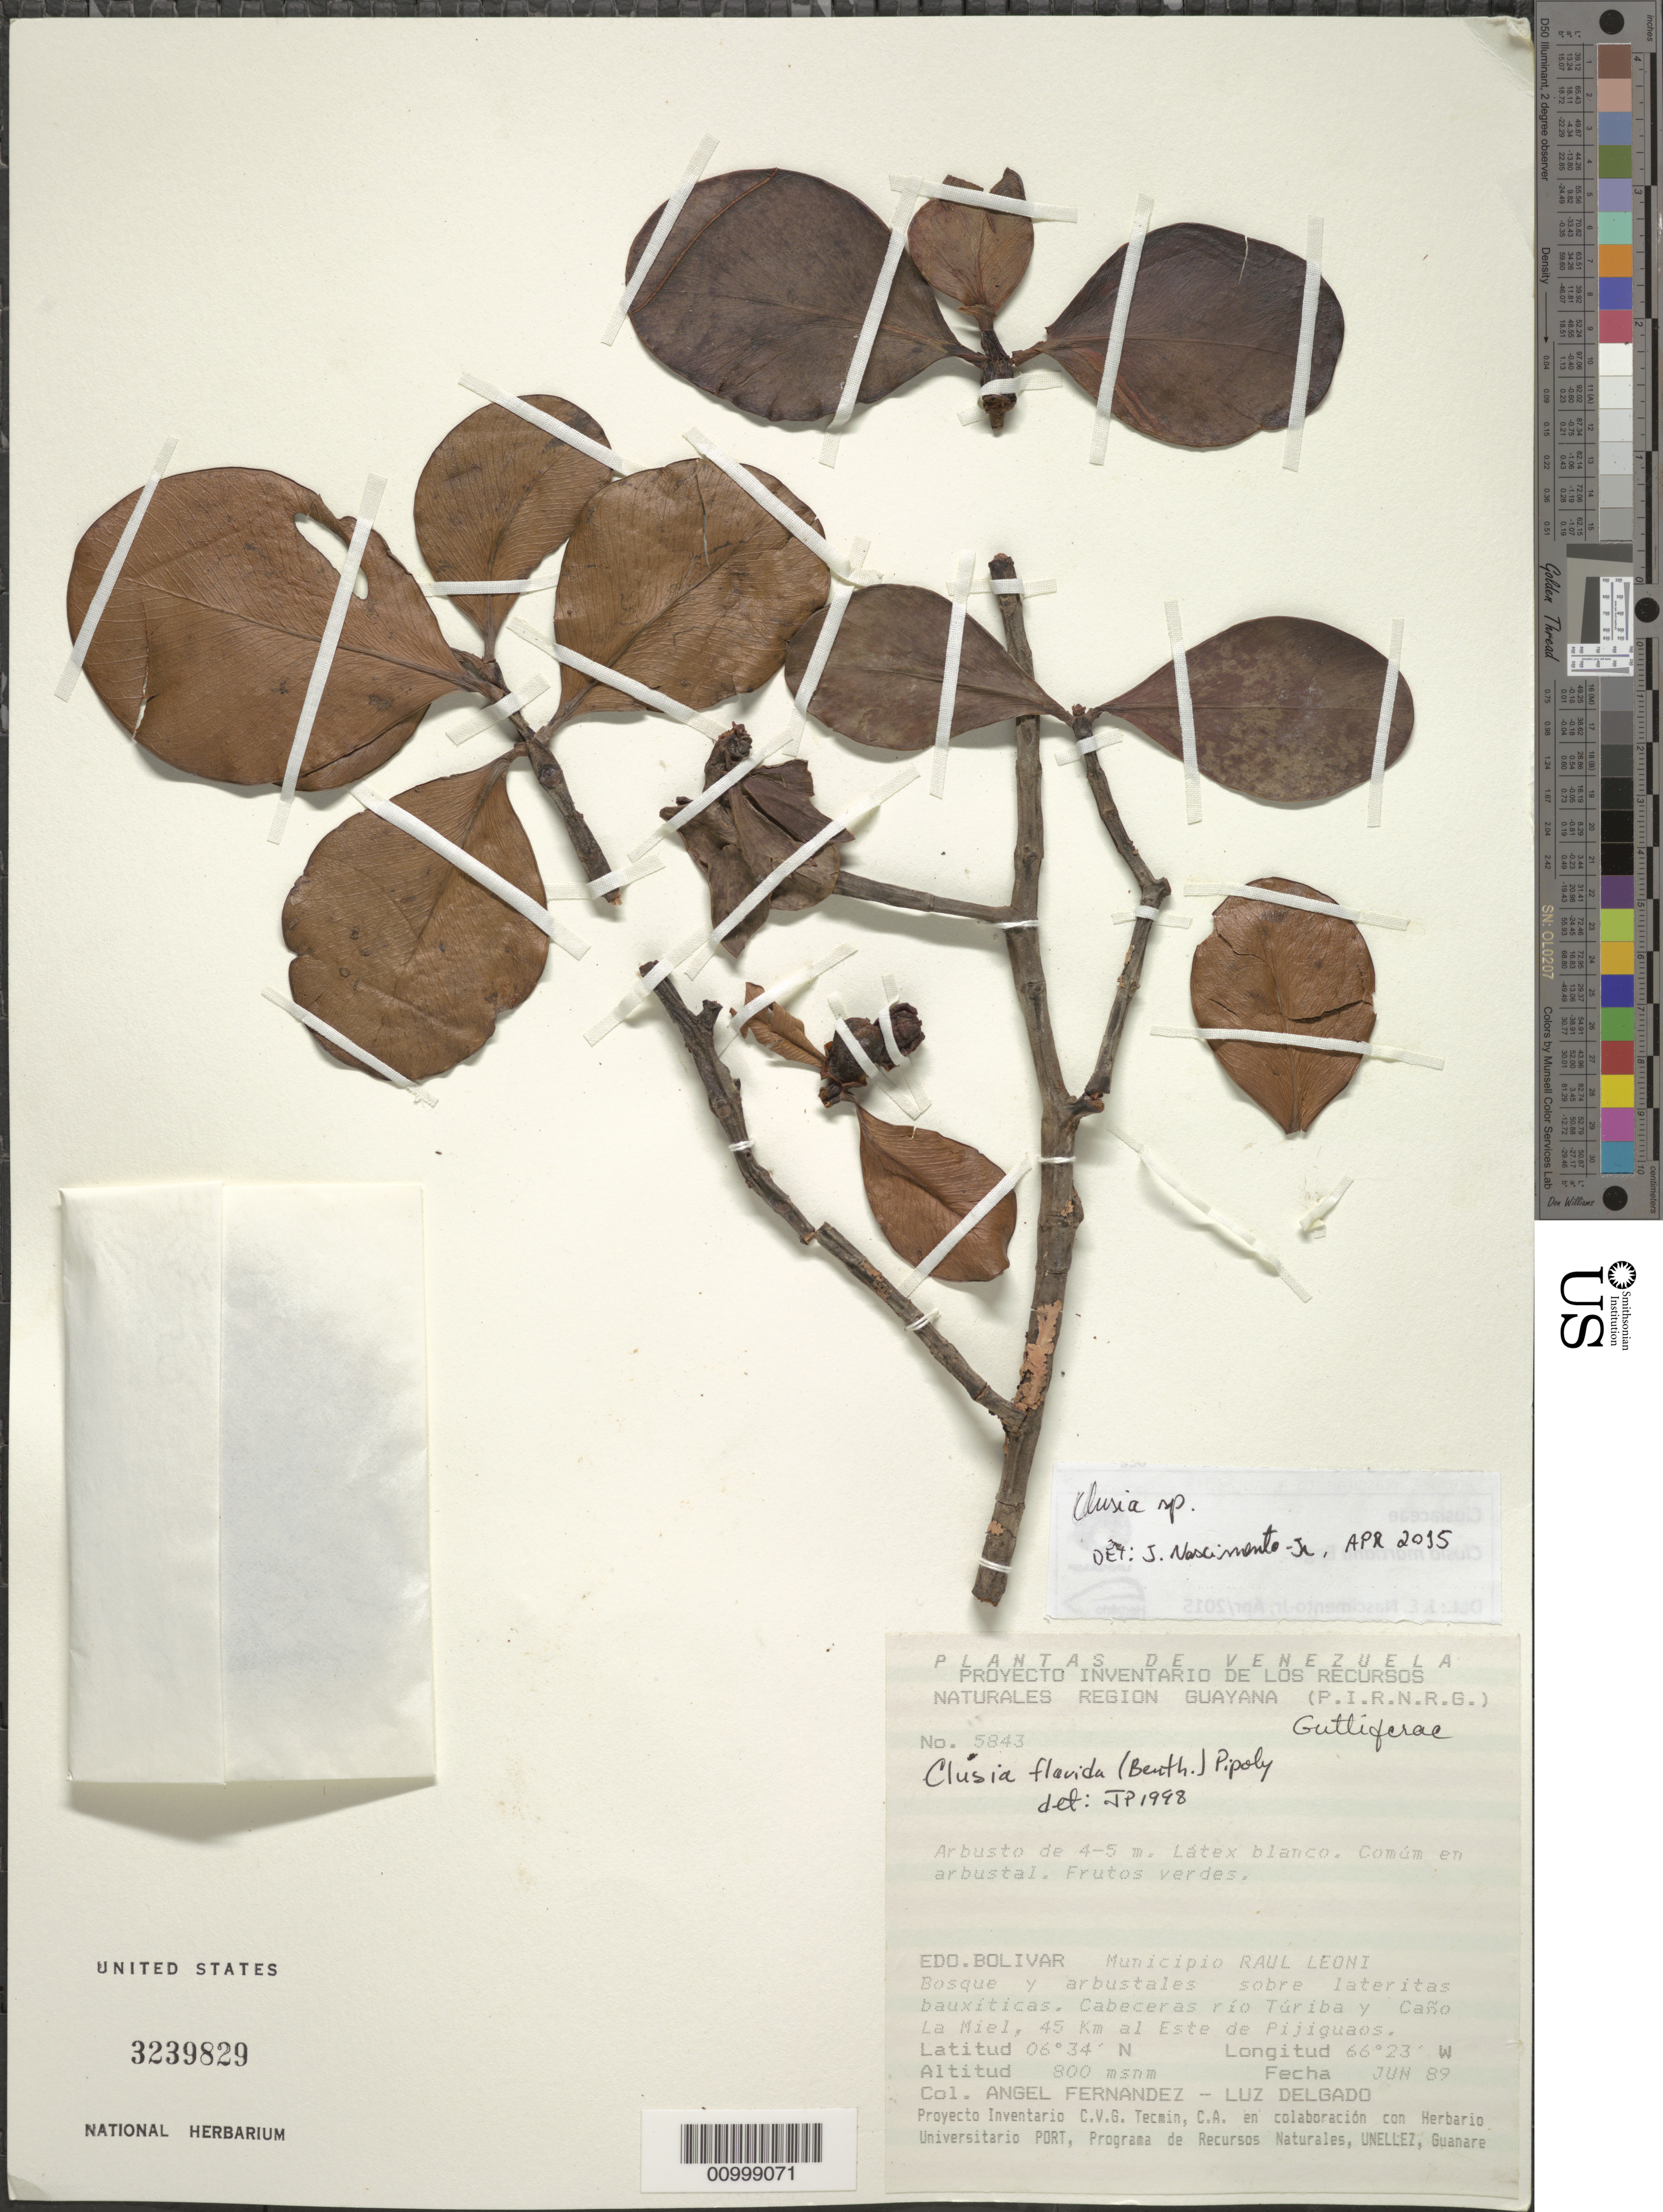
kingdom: Plantae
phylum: Tracheophyta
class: Magnoliopsida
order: Malpighiales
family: Clusiaceae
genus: Clusia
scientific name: Clusia opaca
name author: Maguire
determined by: Nascimento, Jose E., Jr.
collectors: A. Fernández & L. Delgado V.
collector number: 5843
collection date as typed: Jun-89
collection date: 1989-06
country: Venezuela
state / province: Bolívar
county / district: Angostura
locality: Raúl Leoni [=Angostura]. Bosque y arbustales sobre lateritas bauxiticas. Caberceras rio Turbia y Cano La Miel, 45 km al Este de Pijiguaos.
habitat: Bosque y arbustales sobre lateritas bauxiticas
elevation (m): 800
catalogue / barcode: US 3239829